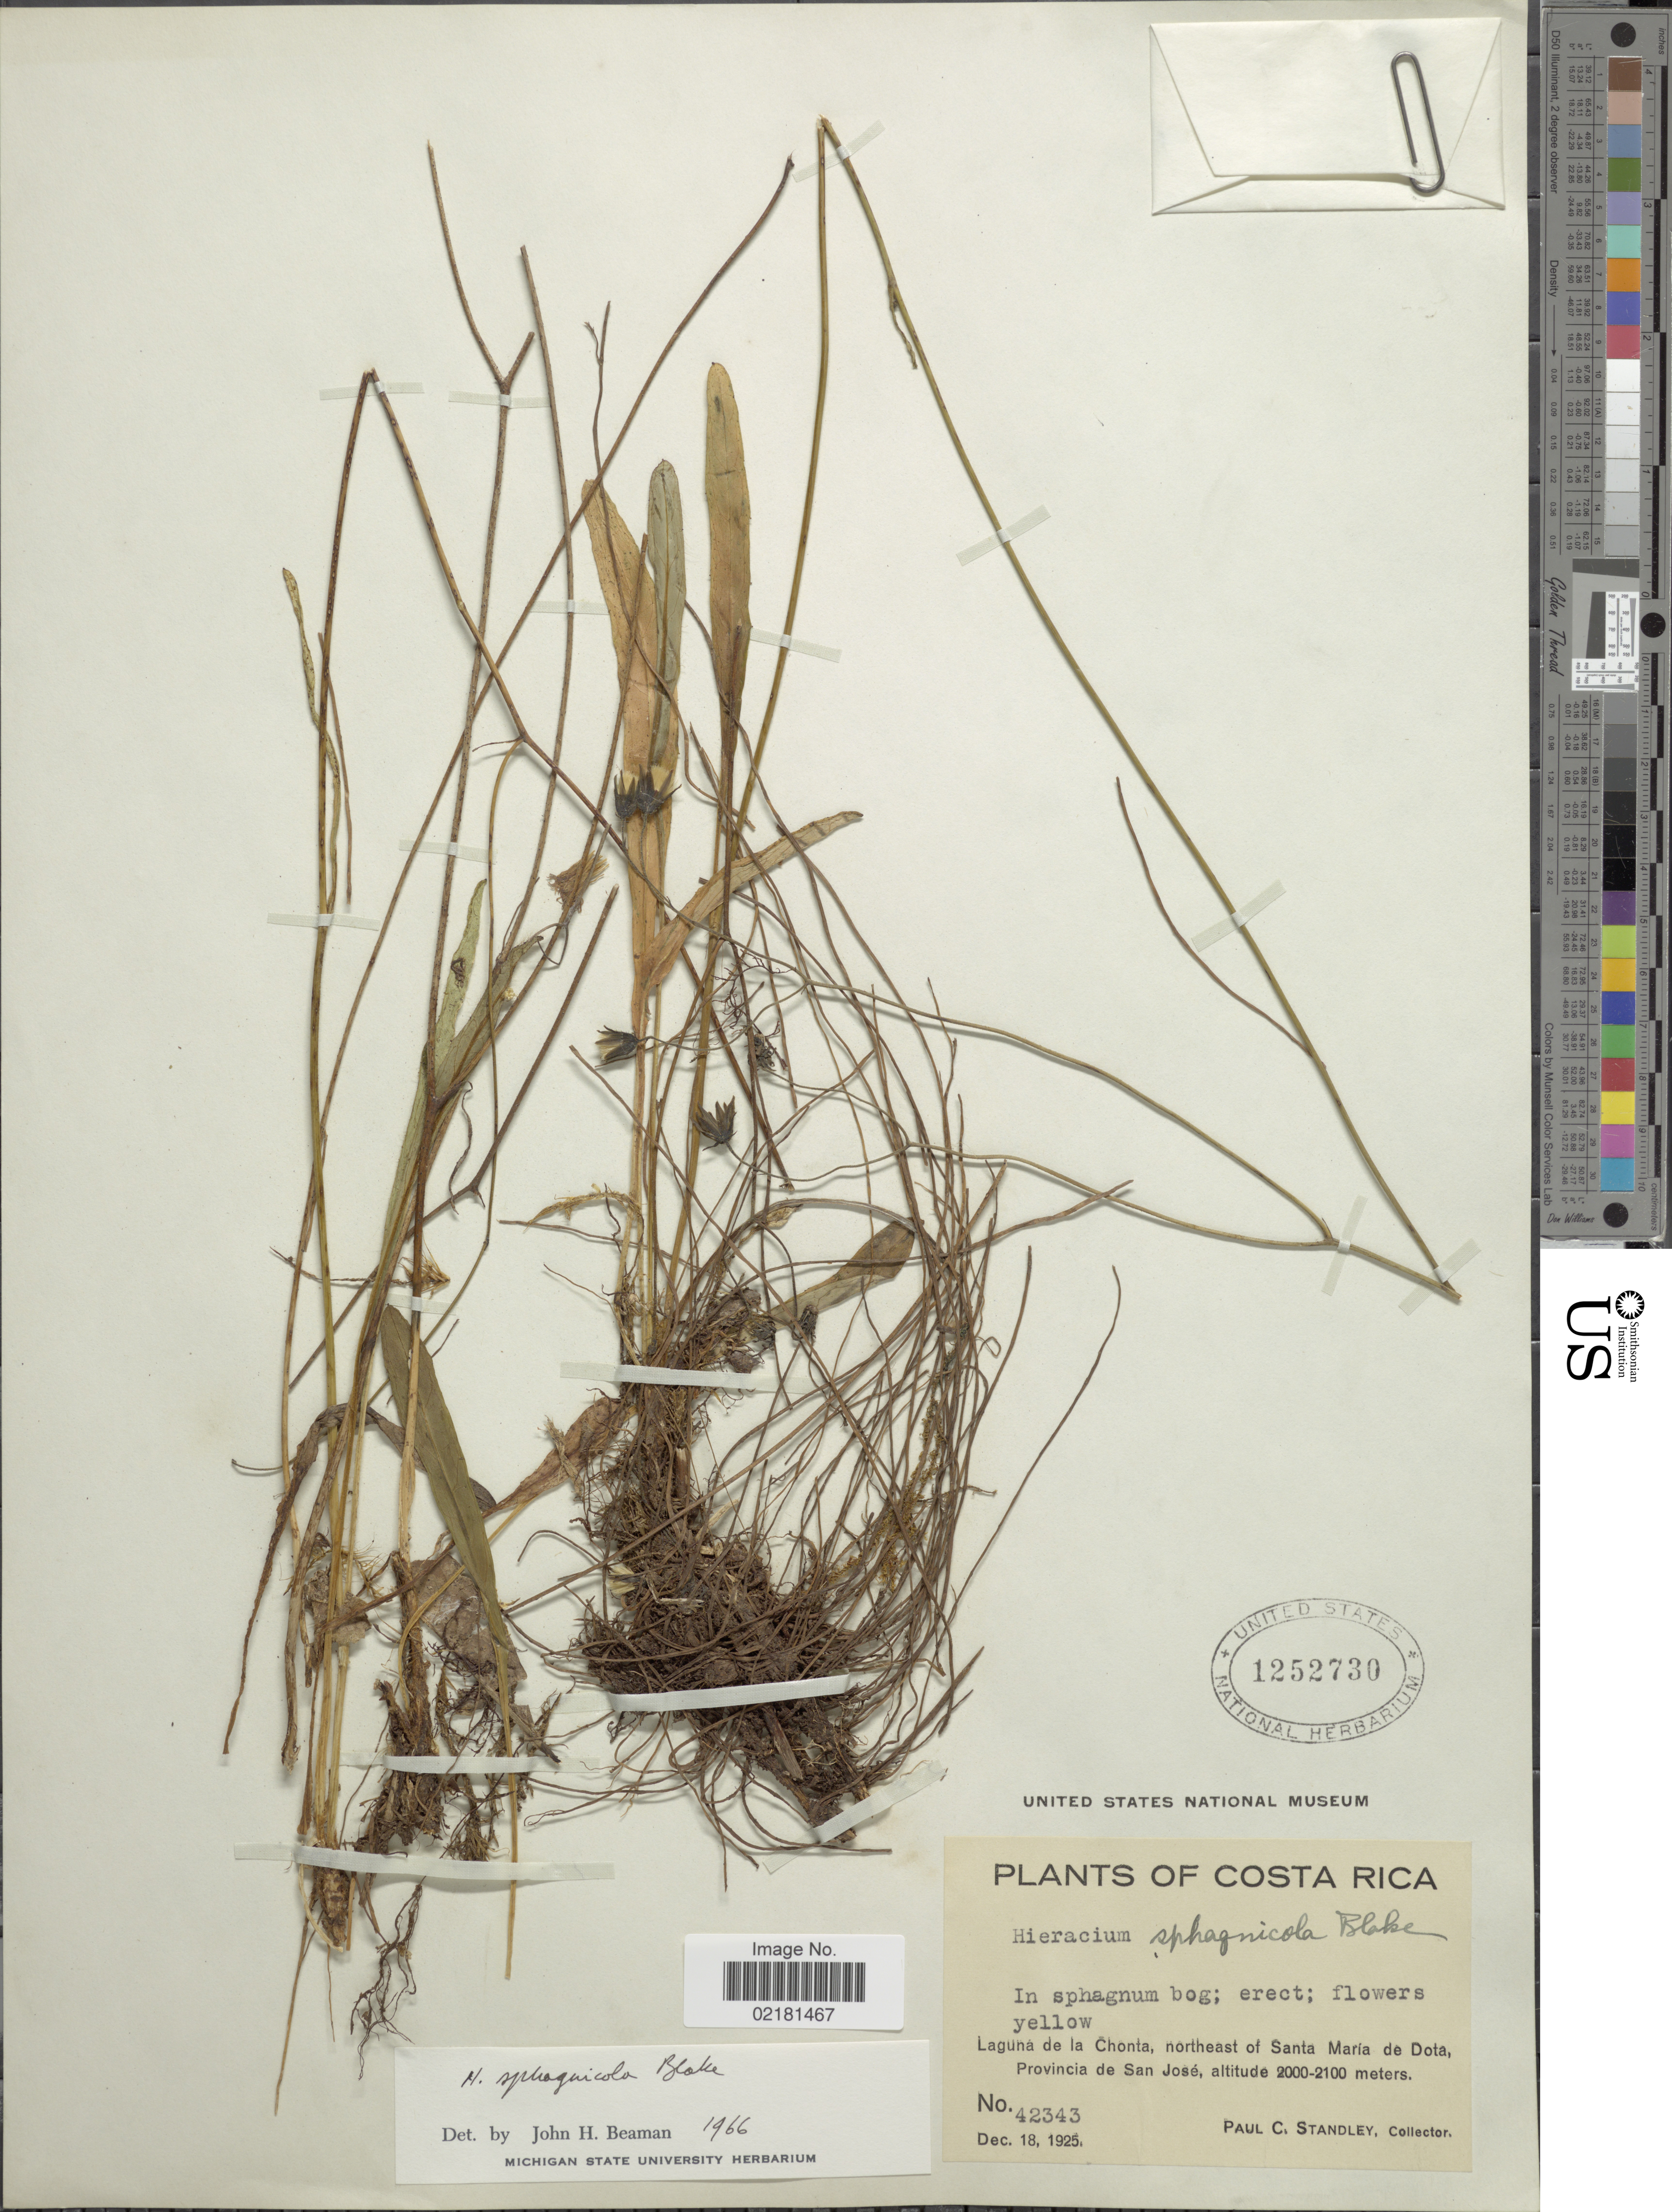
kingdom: Plantae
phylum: Tracheophyta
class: Magnoliopsida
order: Asterales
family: Asteraceae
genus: Hieracium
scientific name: Hieracium sphagnicola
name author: S.F. Blake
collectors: P. C. Standley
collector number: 42343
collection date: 1925-12-18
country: Costa Rica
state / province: San José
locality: Laguna de la Chonta, northeast of Santa Maria de Dota.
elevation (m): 2000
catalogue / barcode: US 1252730